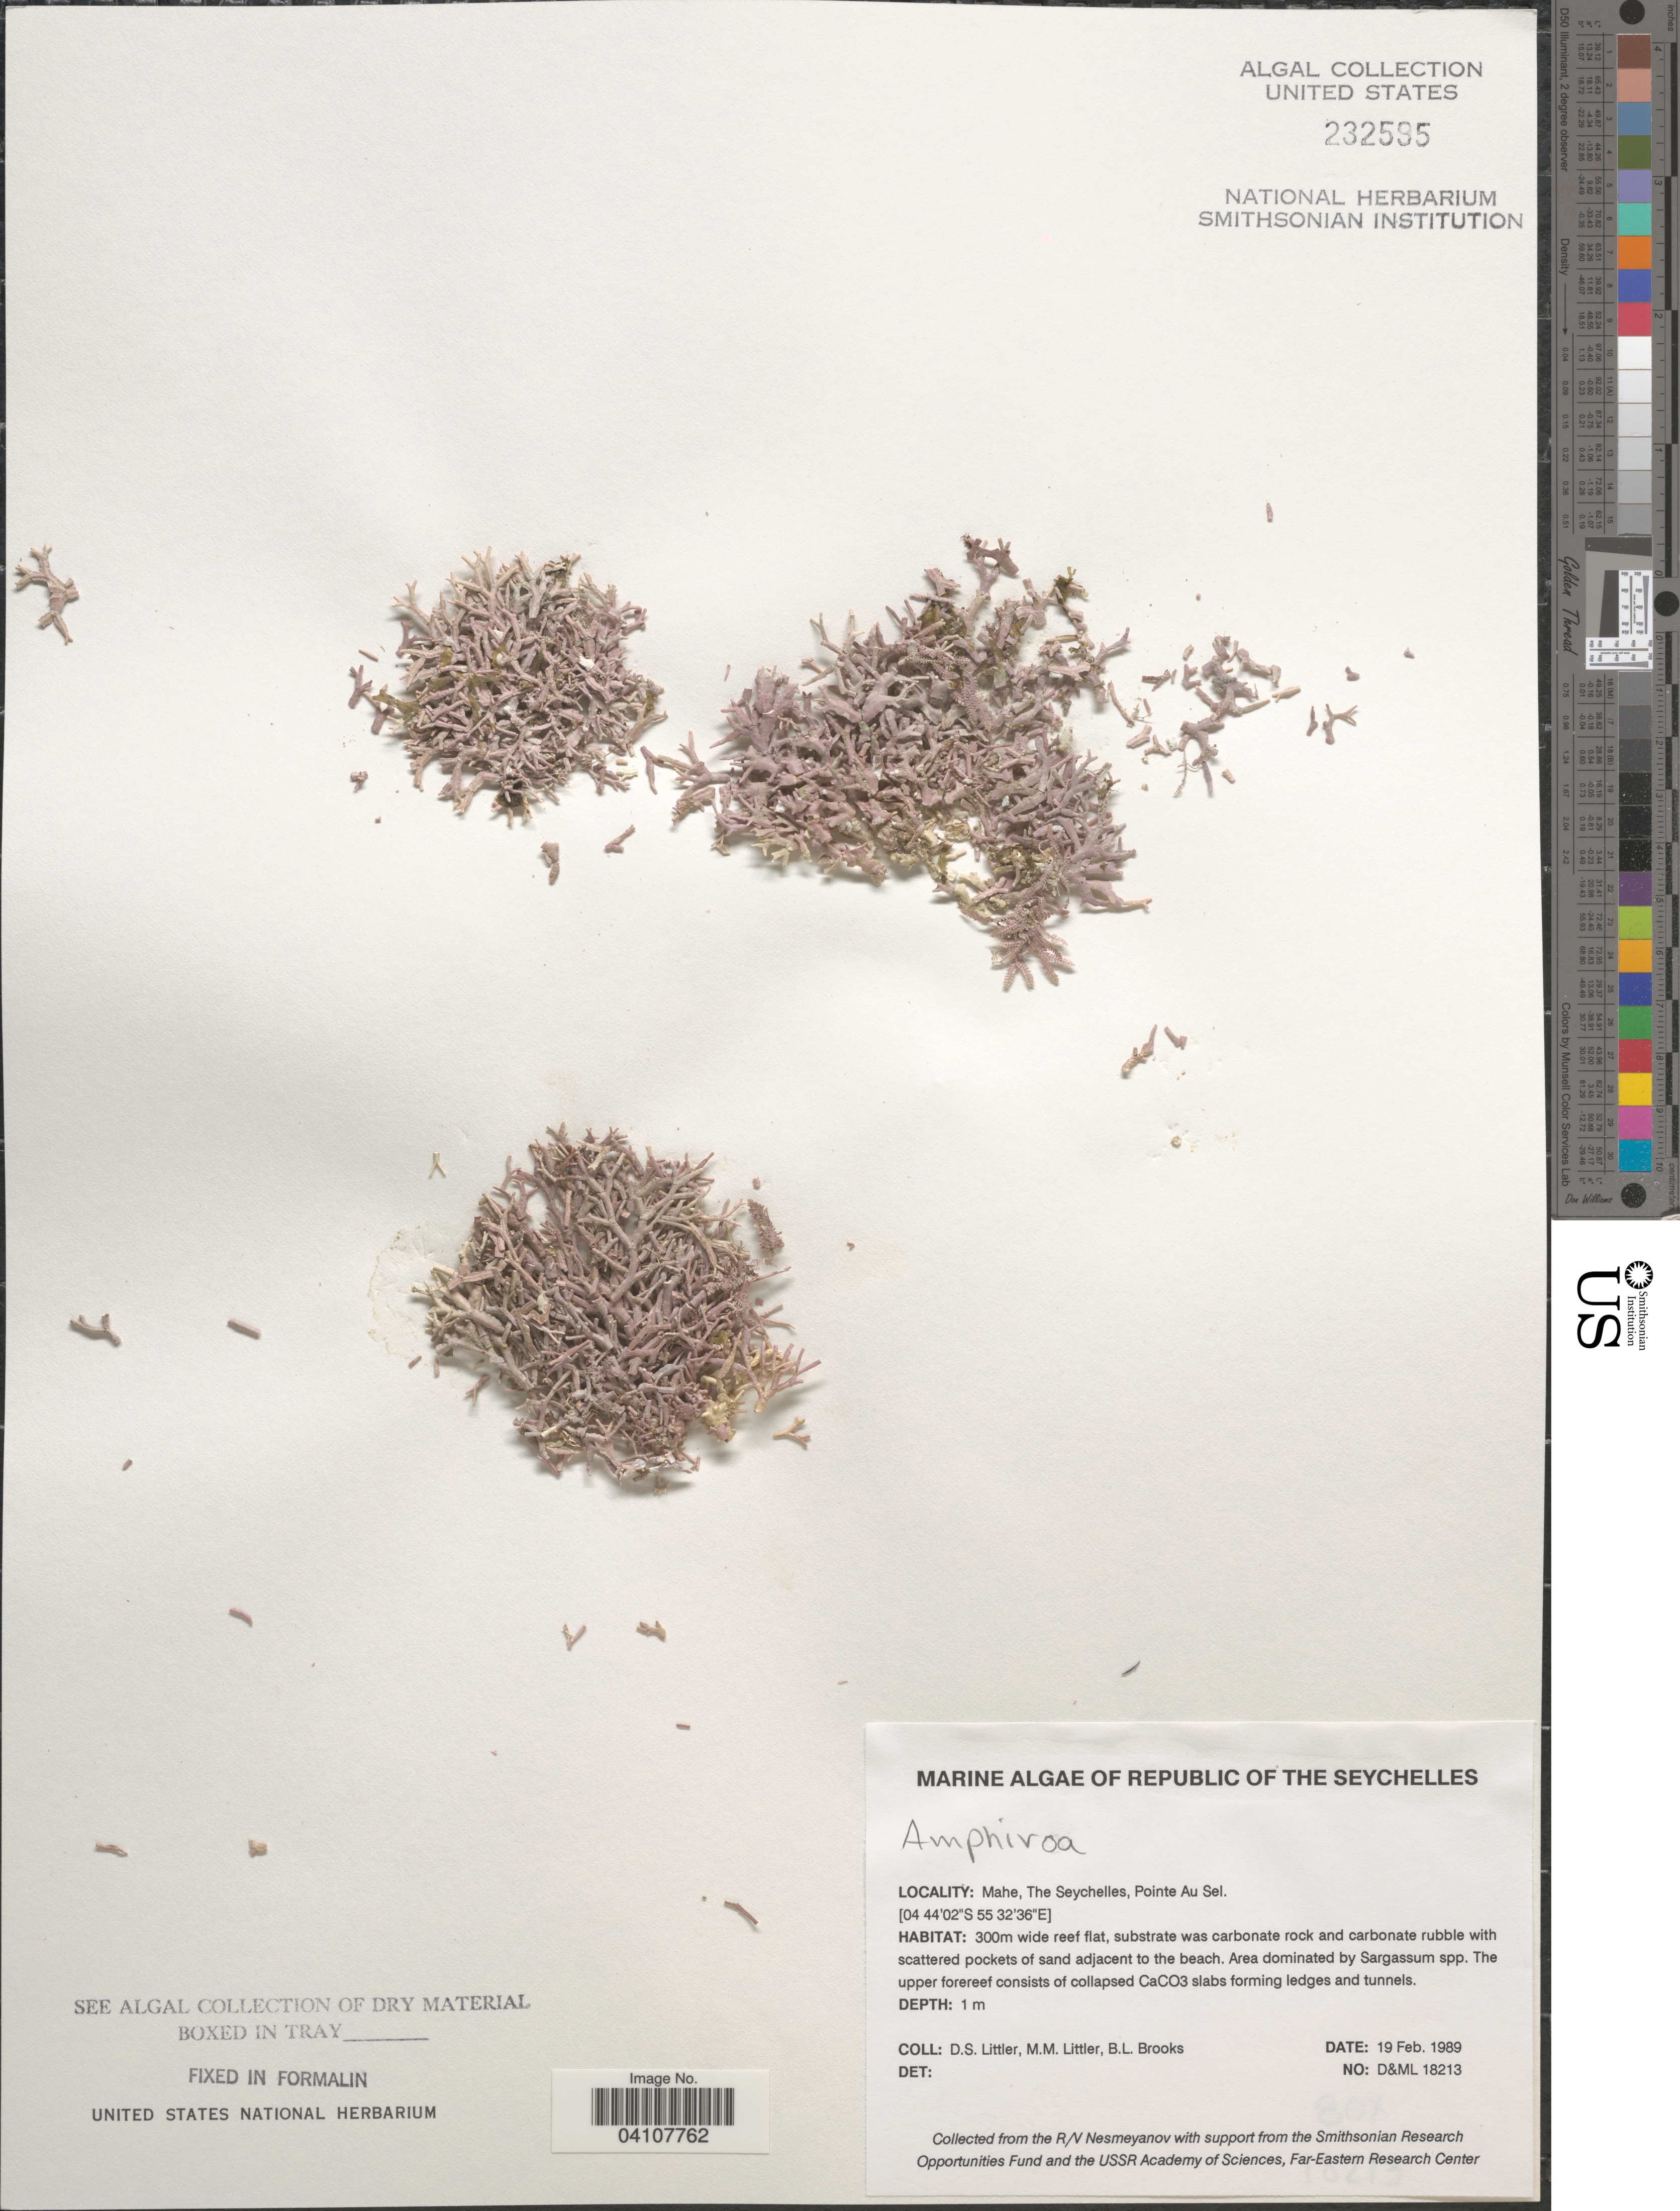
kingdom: Plantae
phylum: Rhodophyta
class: Florideophyceae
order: Corallinales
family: Lithophyllaceae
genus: Amphiroa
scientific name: Amphiroa sp.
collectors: D. S. Littler & B. Brooks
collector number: D&ML18213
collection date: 1989-02-19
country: Seychelles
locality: Republic of the Seychelles. Mahe. Pointe Au Sel.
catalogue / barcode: US 232595